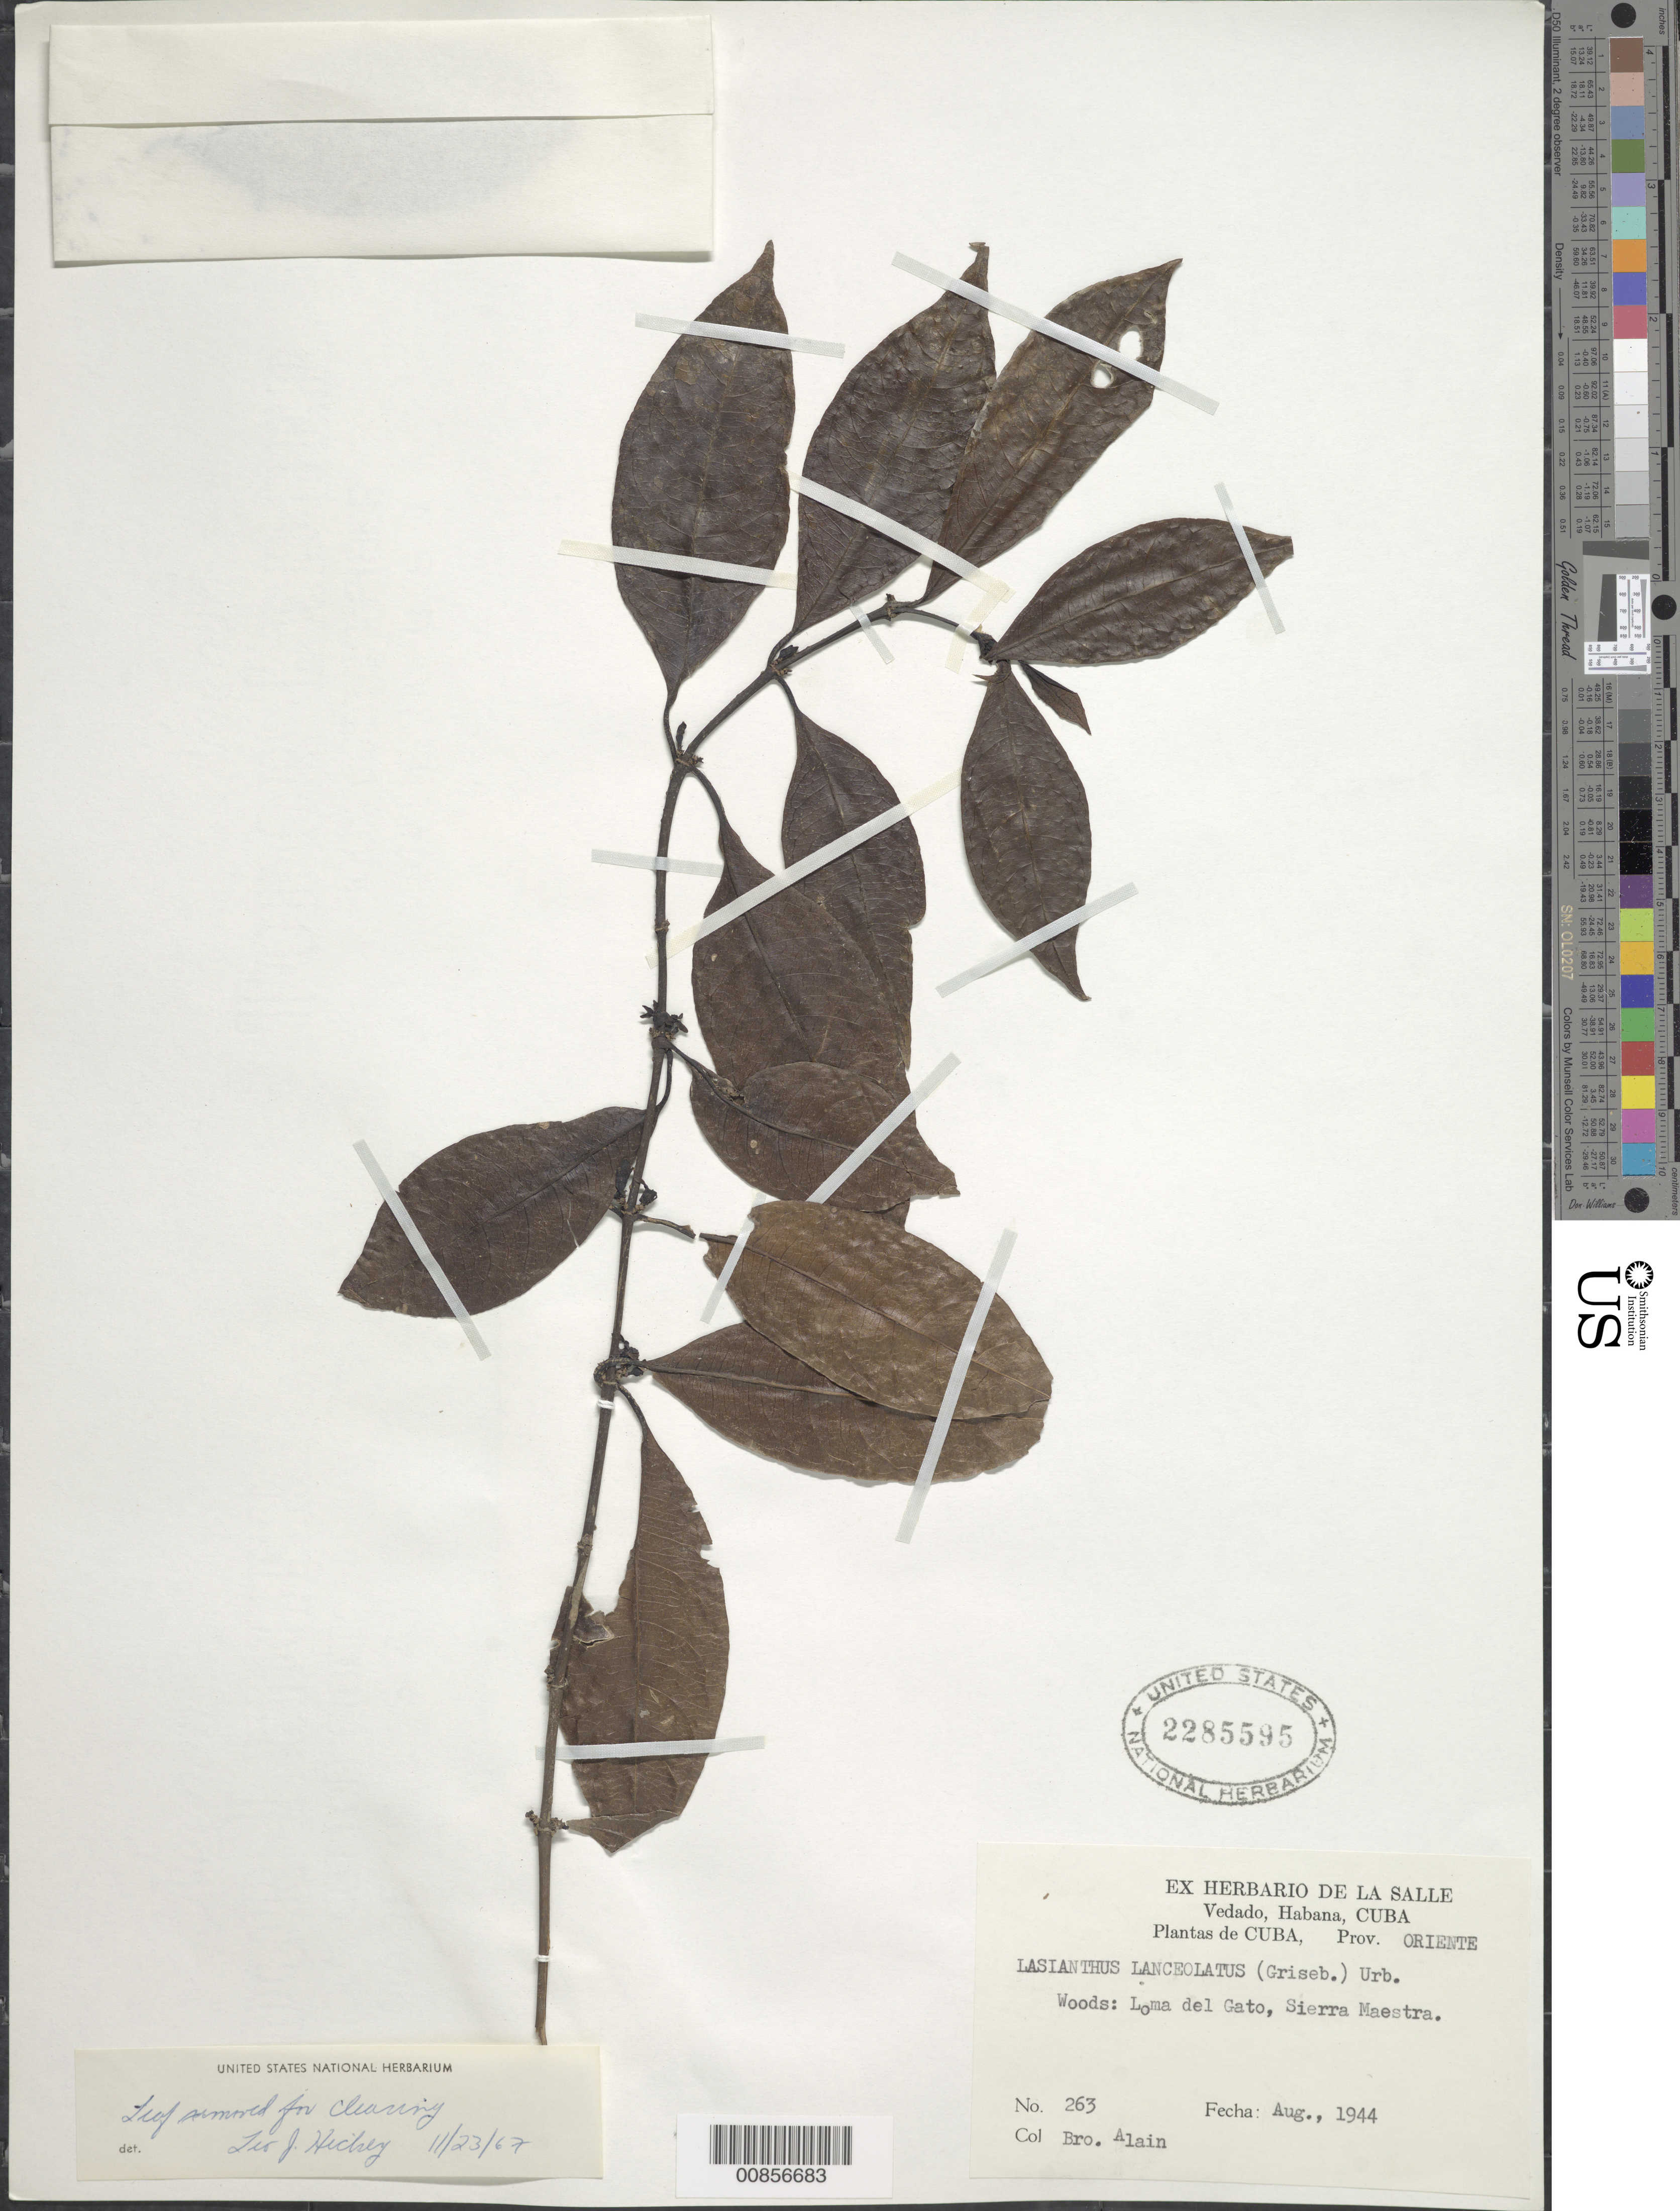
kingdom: Plantae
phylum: Tracheophyta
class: Magnoliopsida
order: Gentianales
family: Rubiaceae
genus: Lasianthus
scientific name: Lasianthus lanceolatus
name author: (Griseb.) Urb.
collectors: A. H. Liogier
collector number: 263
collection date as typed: Aug 1944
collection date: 1944-08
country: Cuba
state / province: Oriente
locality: Loma del Gato, Sierra Maestra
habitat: Woods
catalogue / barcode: US 2285595